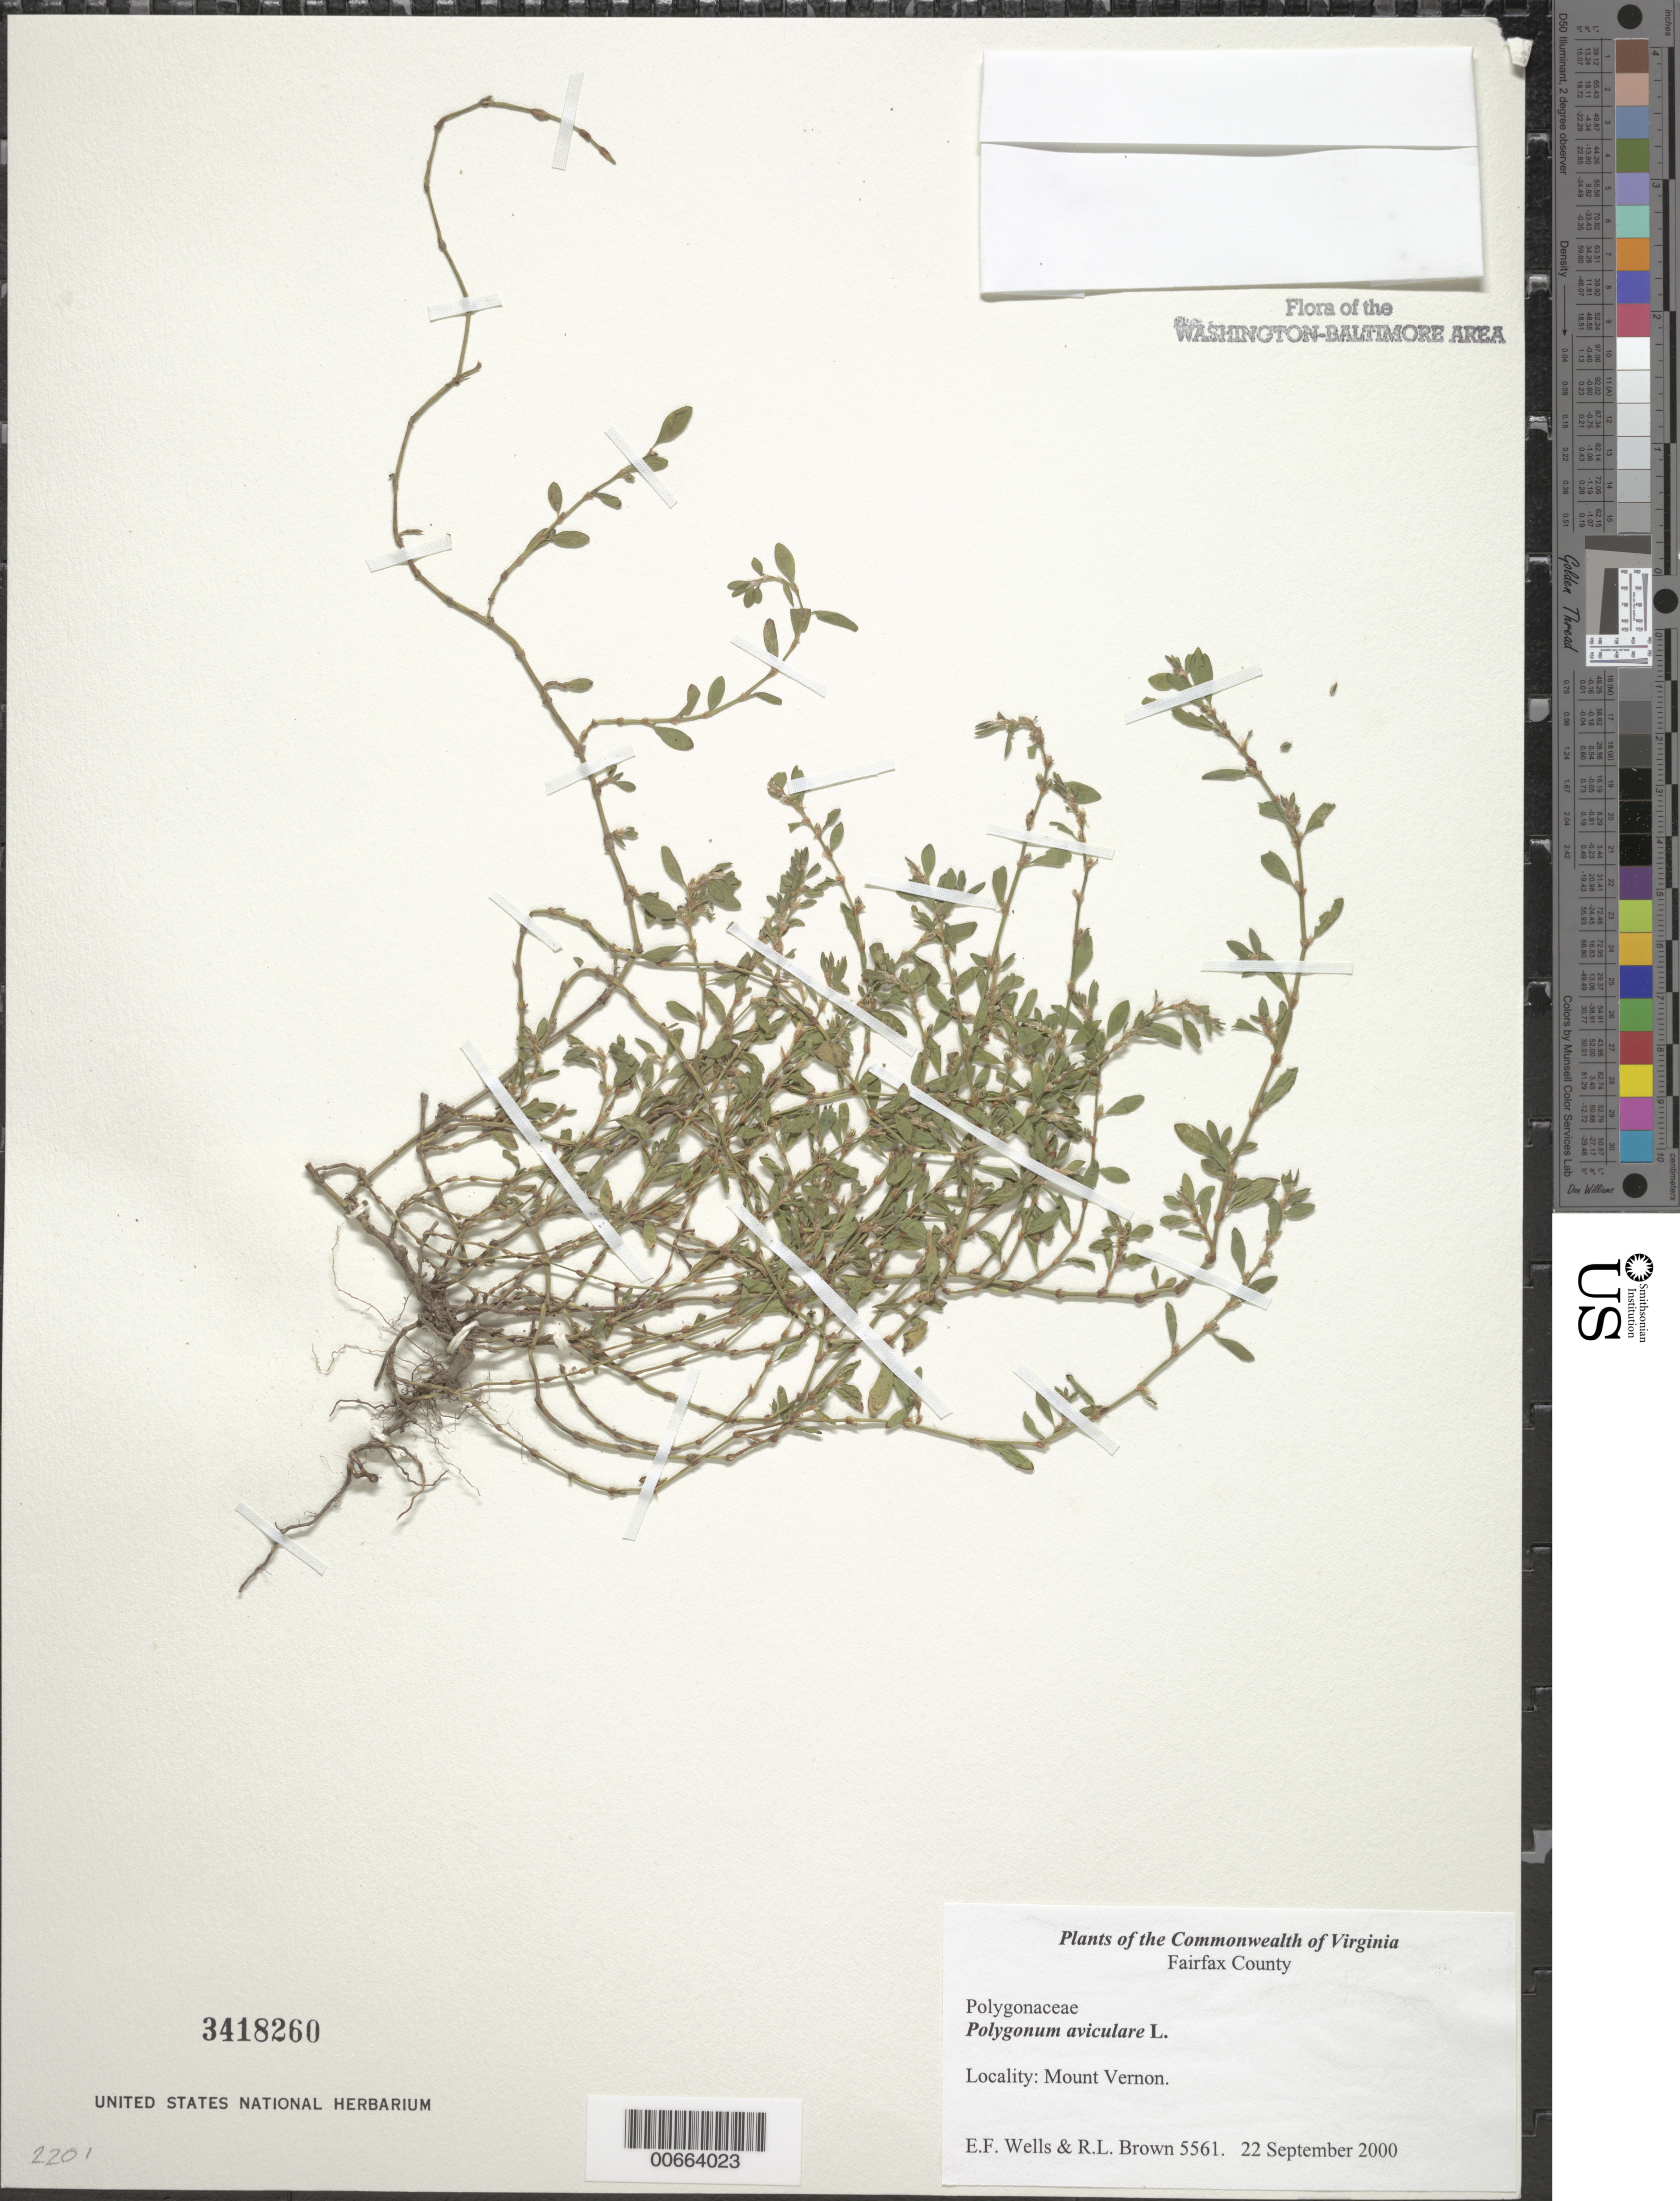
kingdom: Plantae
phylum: Tracheophyta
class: Magnoliopsida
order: Caryophyllales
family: Polygonaceae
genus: Polygonum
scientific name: Polygonum aviculare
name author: L.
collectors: E. F. Wells & R. L. Brown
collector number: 5561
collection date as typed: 22 Sep 2000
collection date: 2000-09-22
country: United States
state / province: Virginia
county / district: Fairfax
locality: Mount Vernon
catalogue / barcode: US 3418260